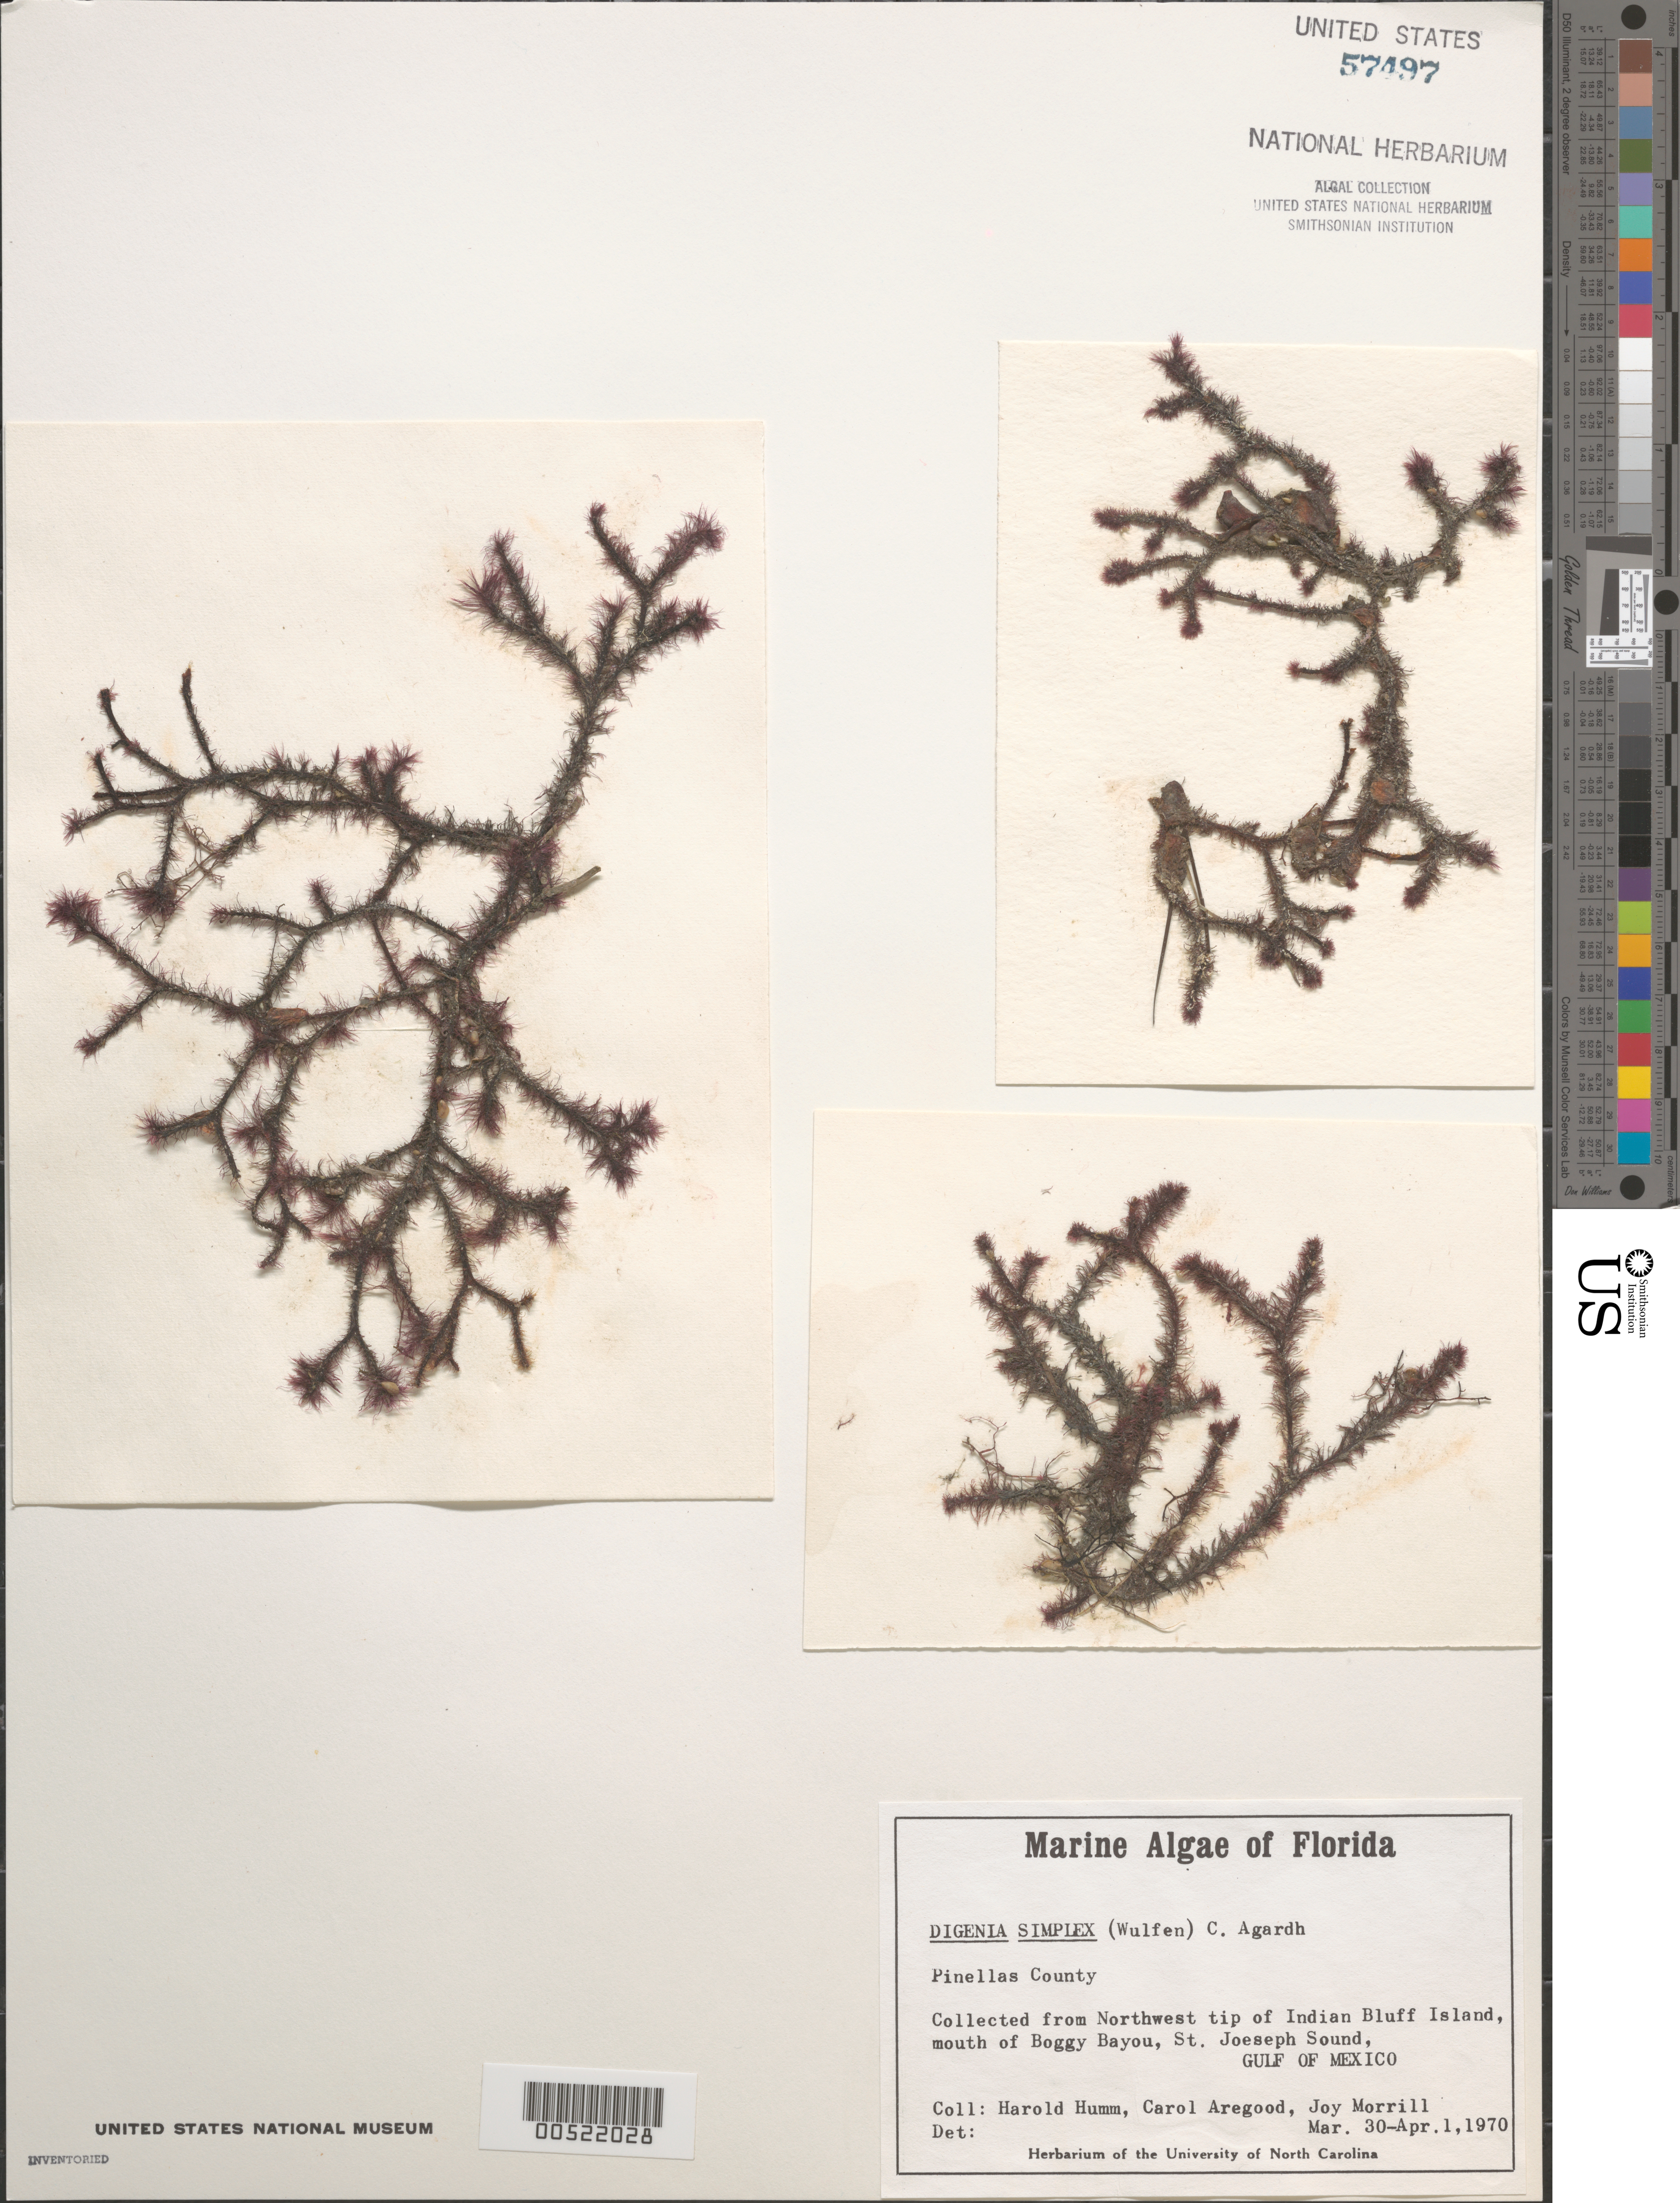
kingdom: Plantae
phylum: Rhodophyta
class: Florideophyceae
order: Ceramiales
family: Rhodomelaceae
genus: Digenea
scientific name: Digenea simplex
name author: (Wulfen) C. Agardh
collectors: H. J. Humm, C. Aregood & J. Morrill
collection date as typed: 30 Mar 1970 to 01 Apr 1970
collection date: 1970-03-30/1970-04-01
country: United States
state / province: Florida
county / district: Pinellas County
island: Indian Bluff Island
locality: Boggy Bayou mouth, St. Joseph Sound, Gulf of Mexico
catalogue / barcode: US 57497